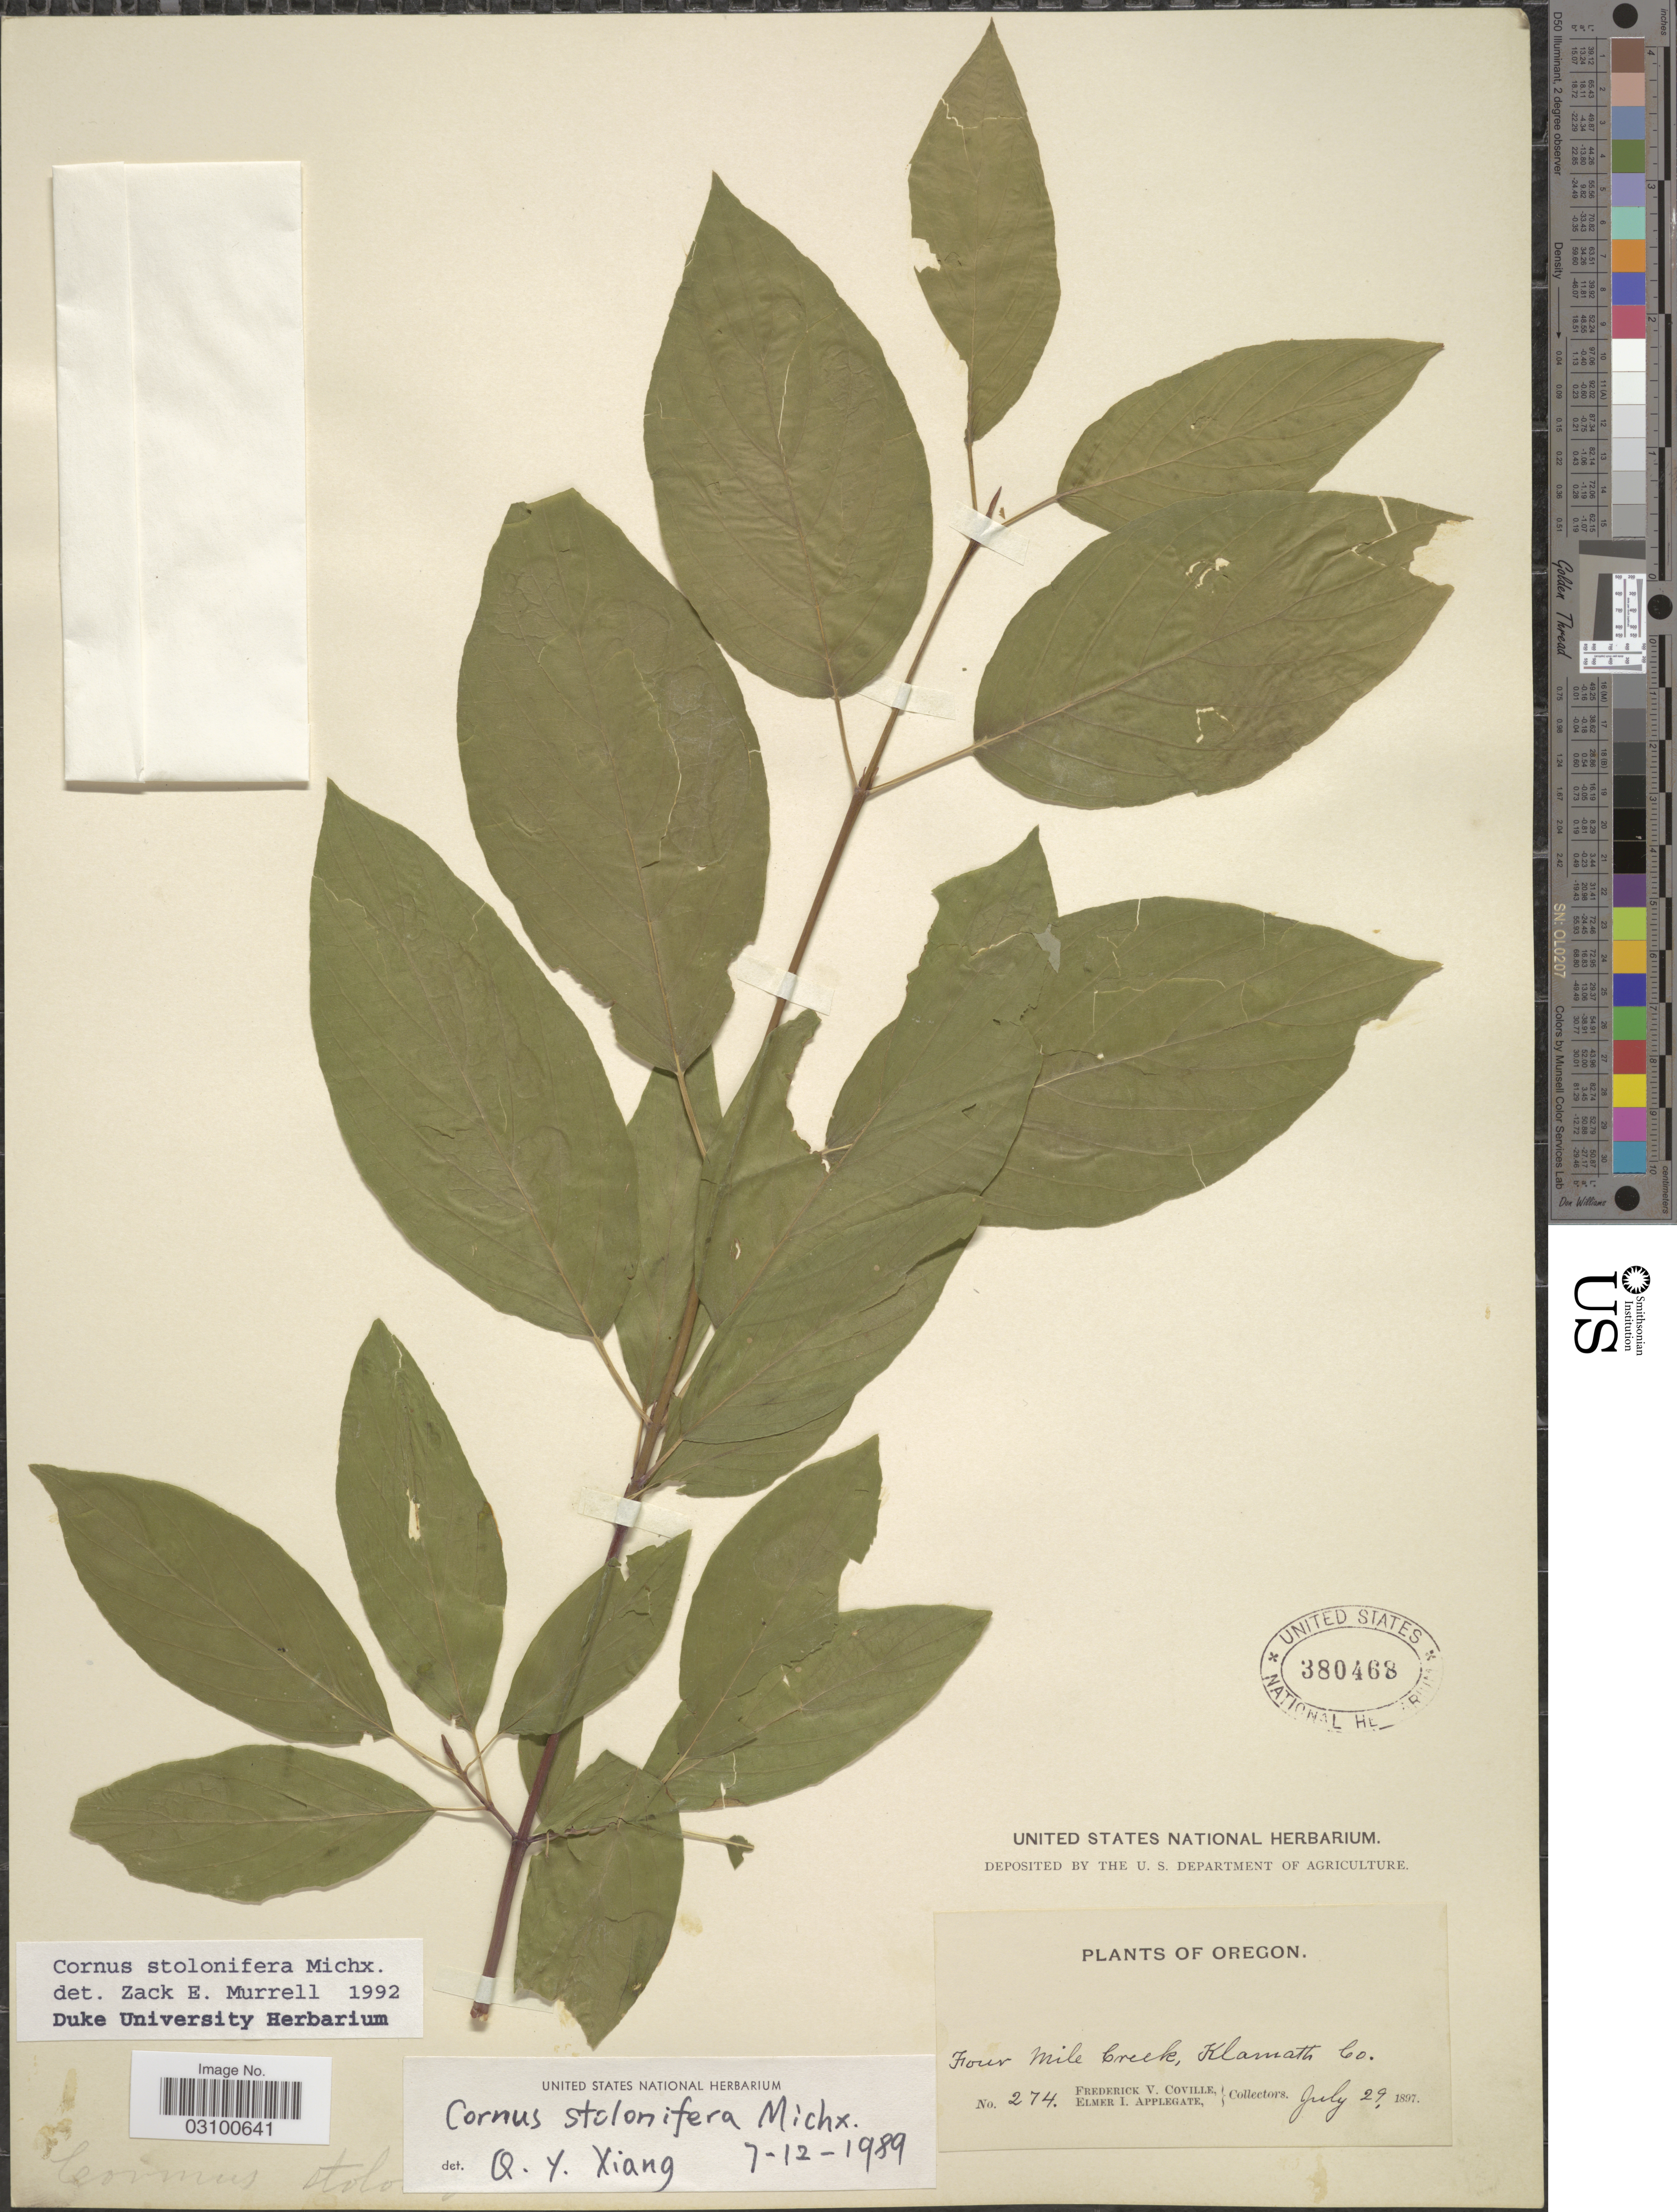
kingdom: Plantae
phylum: Tracheophyta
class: Magnoliopsida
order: Cornales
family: Cornaceae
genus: Cornus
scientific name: Cornus sericea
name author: L.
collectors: F. V. Coville & E. I. Applegate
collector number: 274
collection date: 1897-07-29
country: United States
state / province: Oregon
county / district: Klamath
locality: Four Mile Creek, Klamath Co.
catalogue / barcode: US 380468